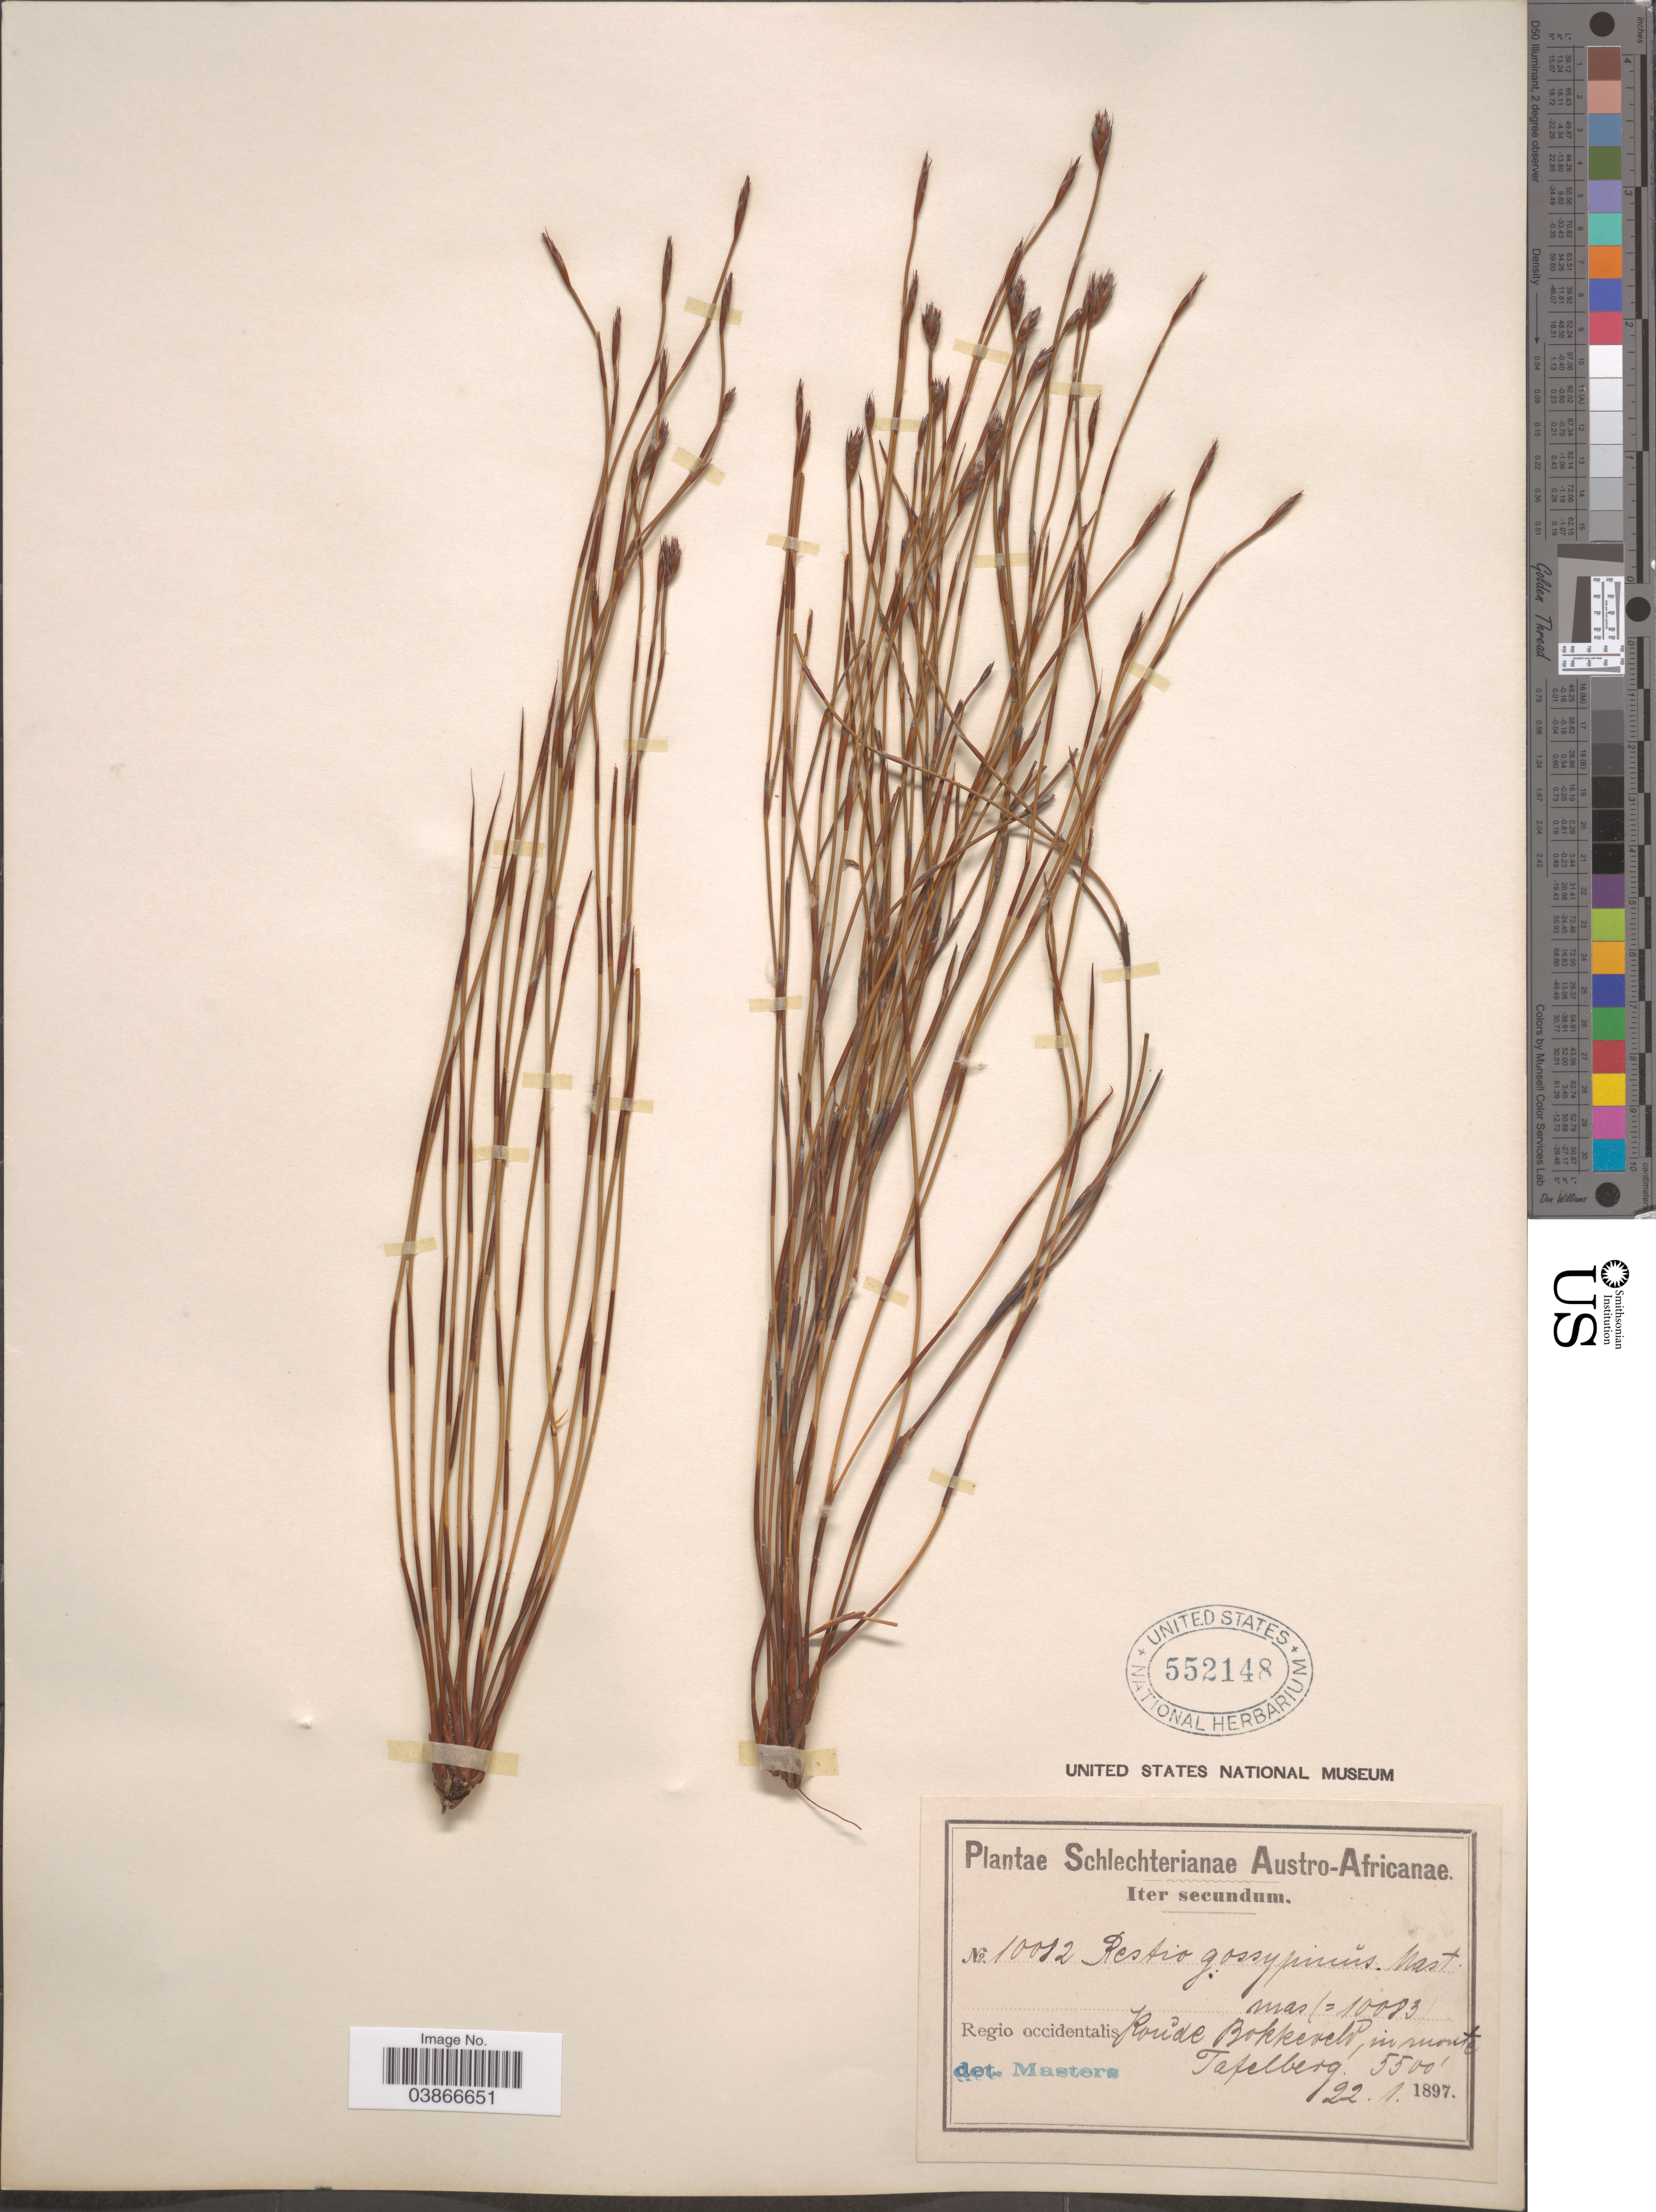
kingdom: Plantae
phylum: Tracheophyta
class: Liliopsida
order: Poales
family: Restionaceae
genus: Restio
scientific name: Restio gossypinus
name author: Mast.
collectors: Schlechter, --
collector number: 10082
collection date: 1897-01-22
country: South Africa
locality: Austro-Africanæ. Regio occidentalis Ronde Bokkeveld, in monte Tafelberg.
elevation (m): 1676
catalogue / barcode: US 552148